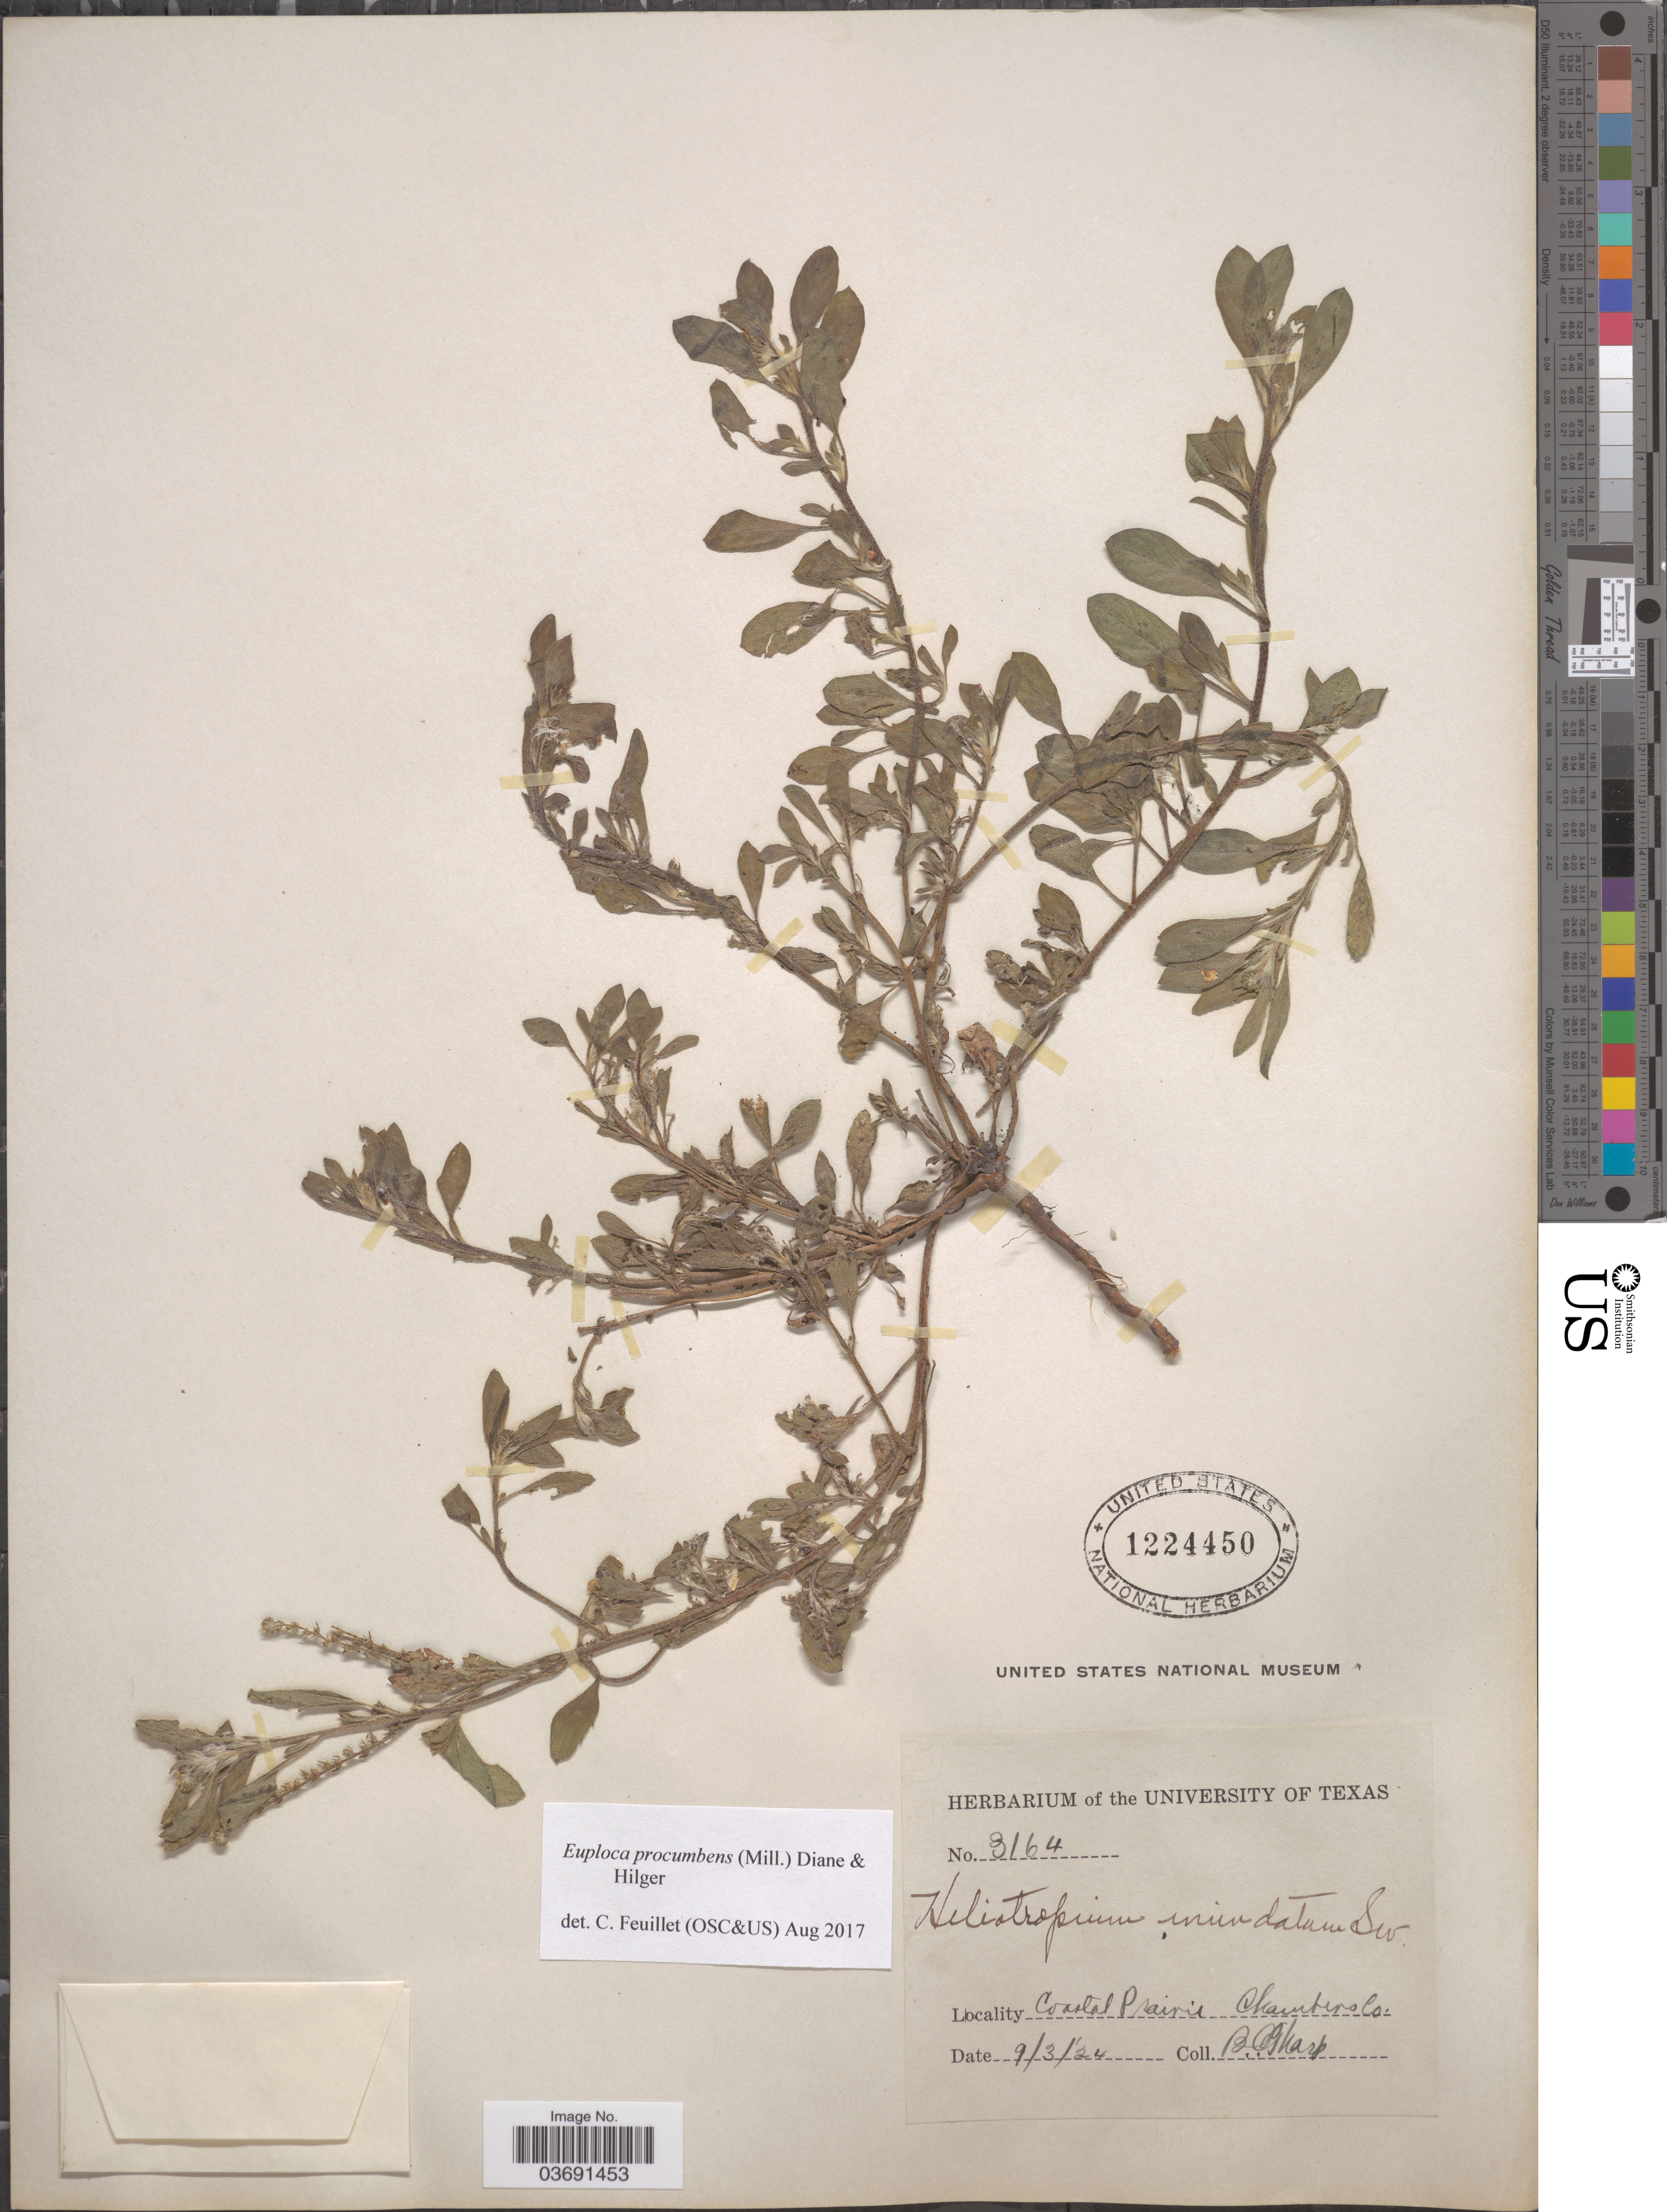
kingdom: Plantae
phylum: Tracheophyta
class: Magnoliopsida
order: Boraginales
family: Heliotropiaceae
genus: Euploca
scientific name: Euploca procumbens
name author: (Mill.) Diane & Hilger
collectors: B. C. Tharp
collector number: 3164*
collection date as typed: Transcribed d/m/y: 3/9/24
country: United States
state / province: Texas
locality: Coastal Prairie. Chambers Co.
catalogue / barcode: US 1224450